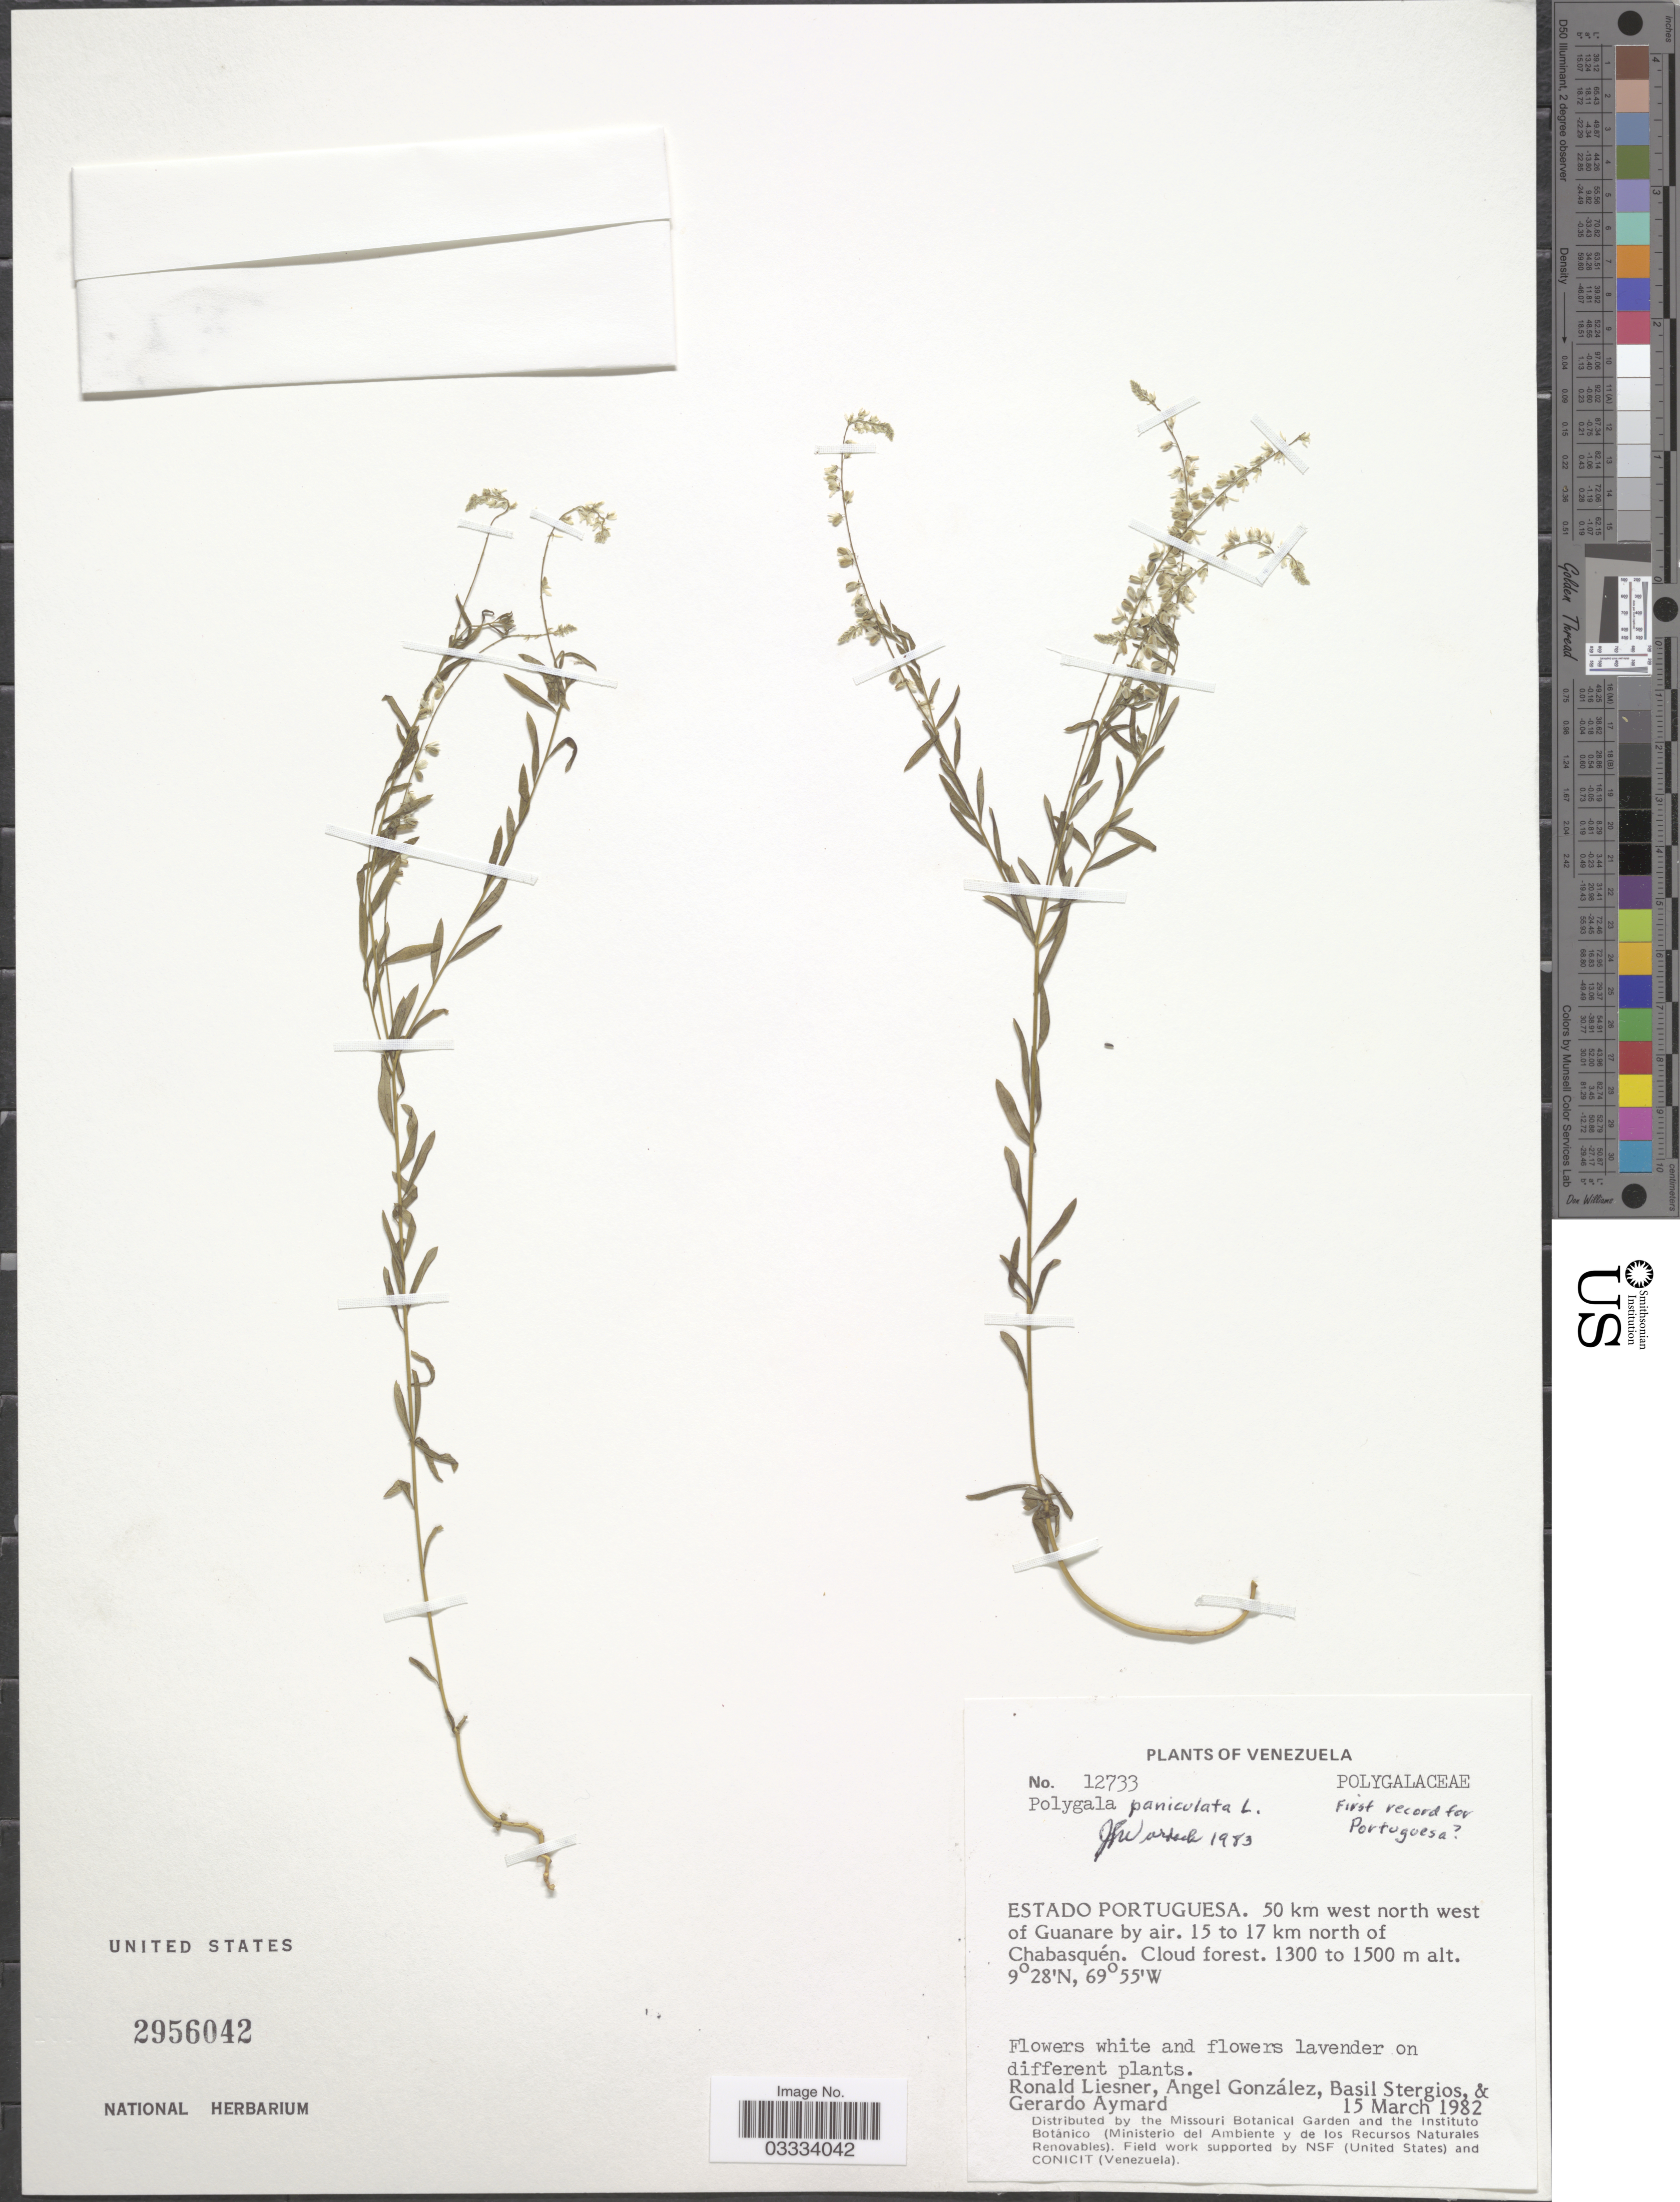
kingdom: Plantae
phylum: Tracheophyta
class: Magnoliopsida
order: Fabales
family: Polygalaceae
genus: Polygala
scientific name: Polygala paniculata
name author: L.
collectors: R. L. Liesner, A. C. González, B. G. Stergios & G. A. Aymard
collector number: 12733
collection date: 1982-03-15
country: Venezuela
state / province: Portuguesa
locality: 50 km WNW of Guanare by air. 15 to 17 km N of Chabasquén.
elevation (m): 1300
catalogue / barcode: US 2956042